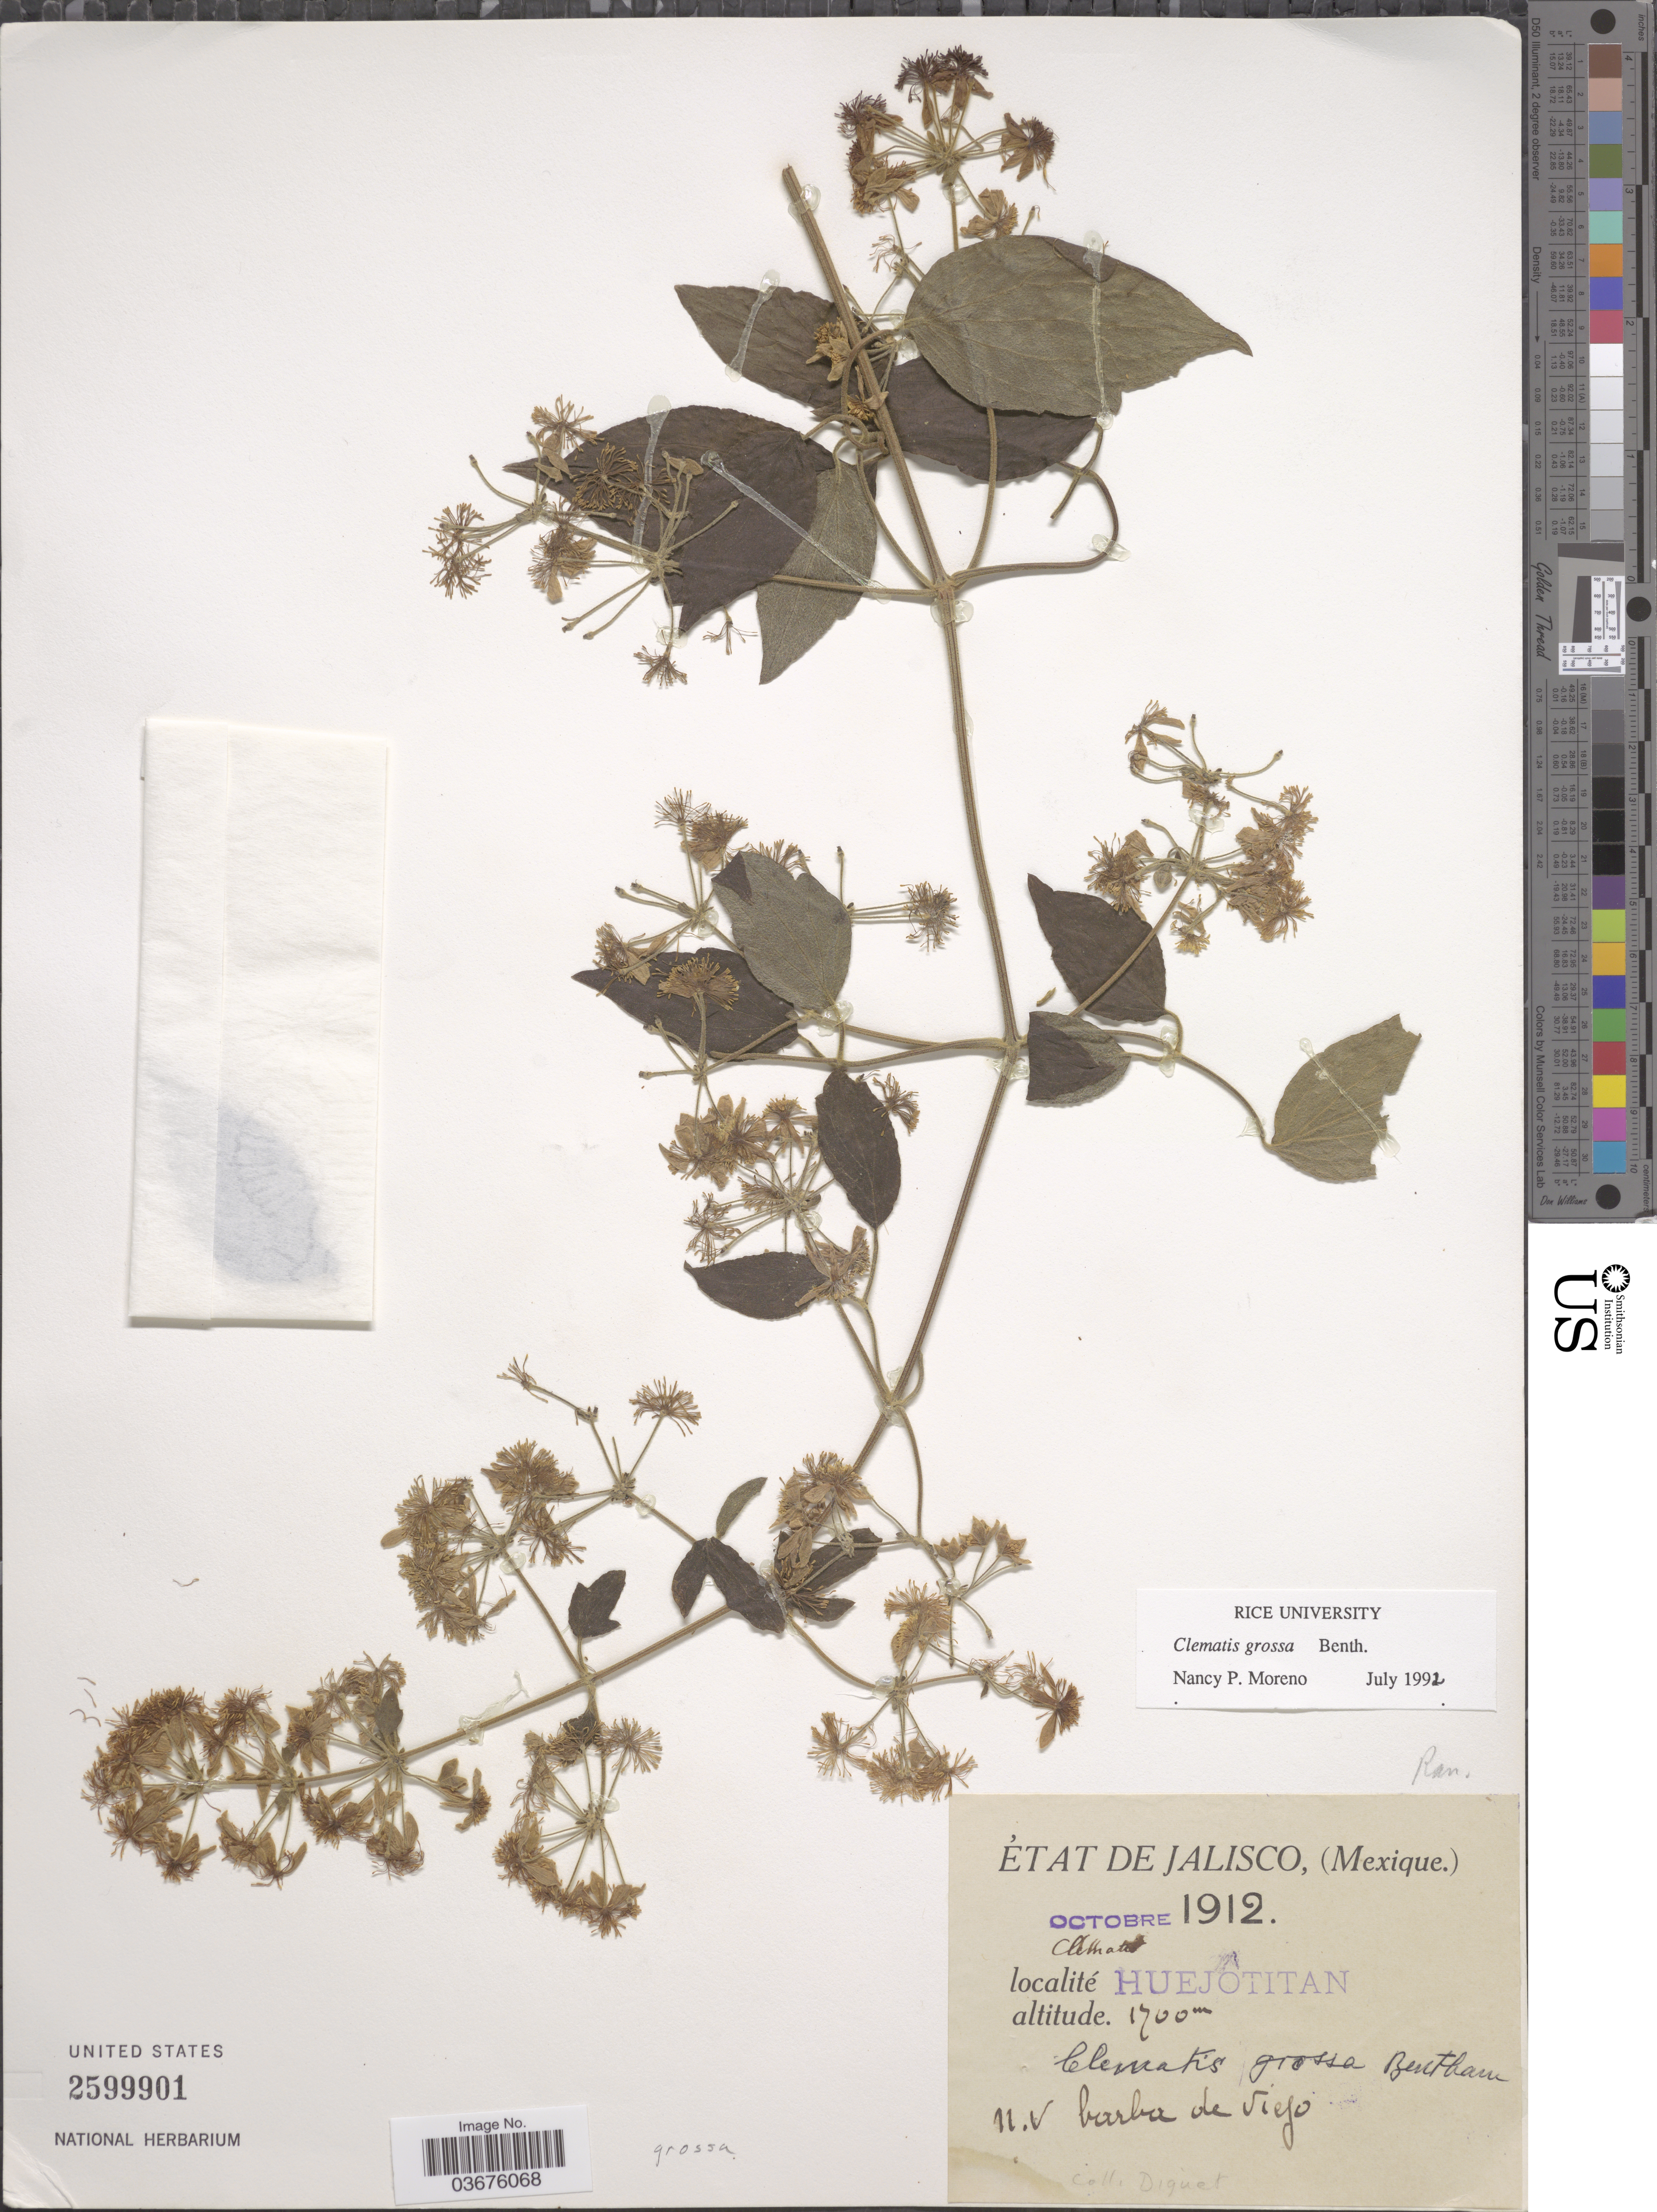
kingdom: Plantae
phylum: Tracheophyta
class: Magnoliopsida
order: Ranunculales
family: Ranunculaceae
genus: Clematis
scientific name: Clematis grossa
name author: Benth.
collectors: -. Diguet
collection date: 1912-10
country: Mexico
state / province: Jalisco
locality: Huejotitan.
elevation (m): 1700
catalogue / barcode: US 2599901